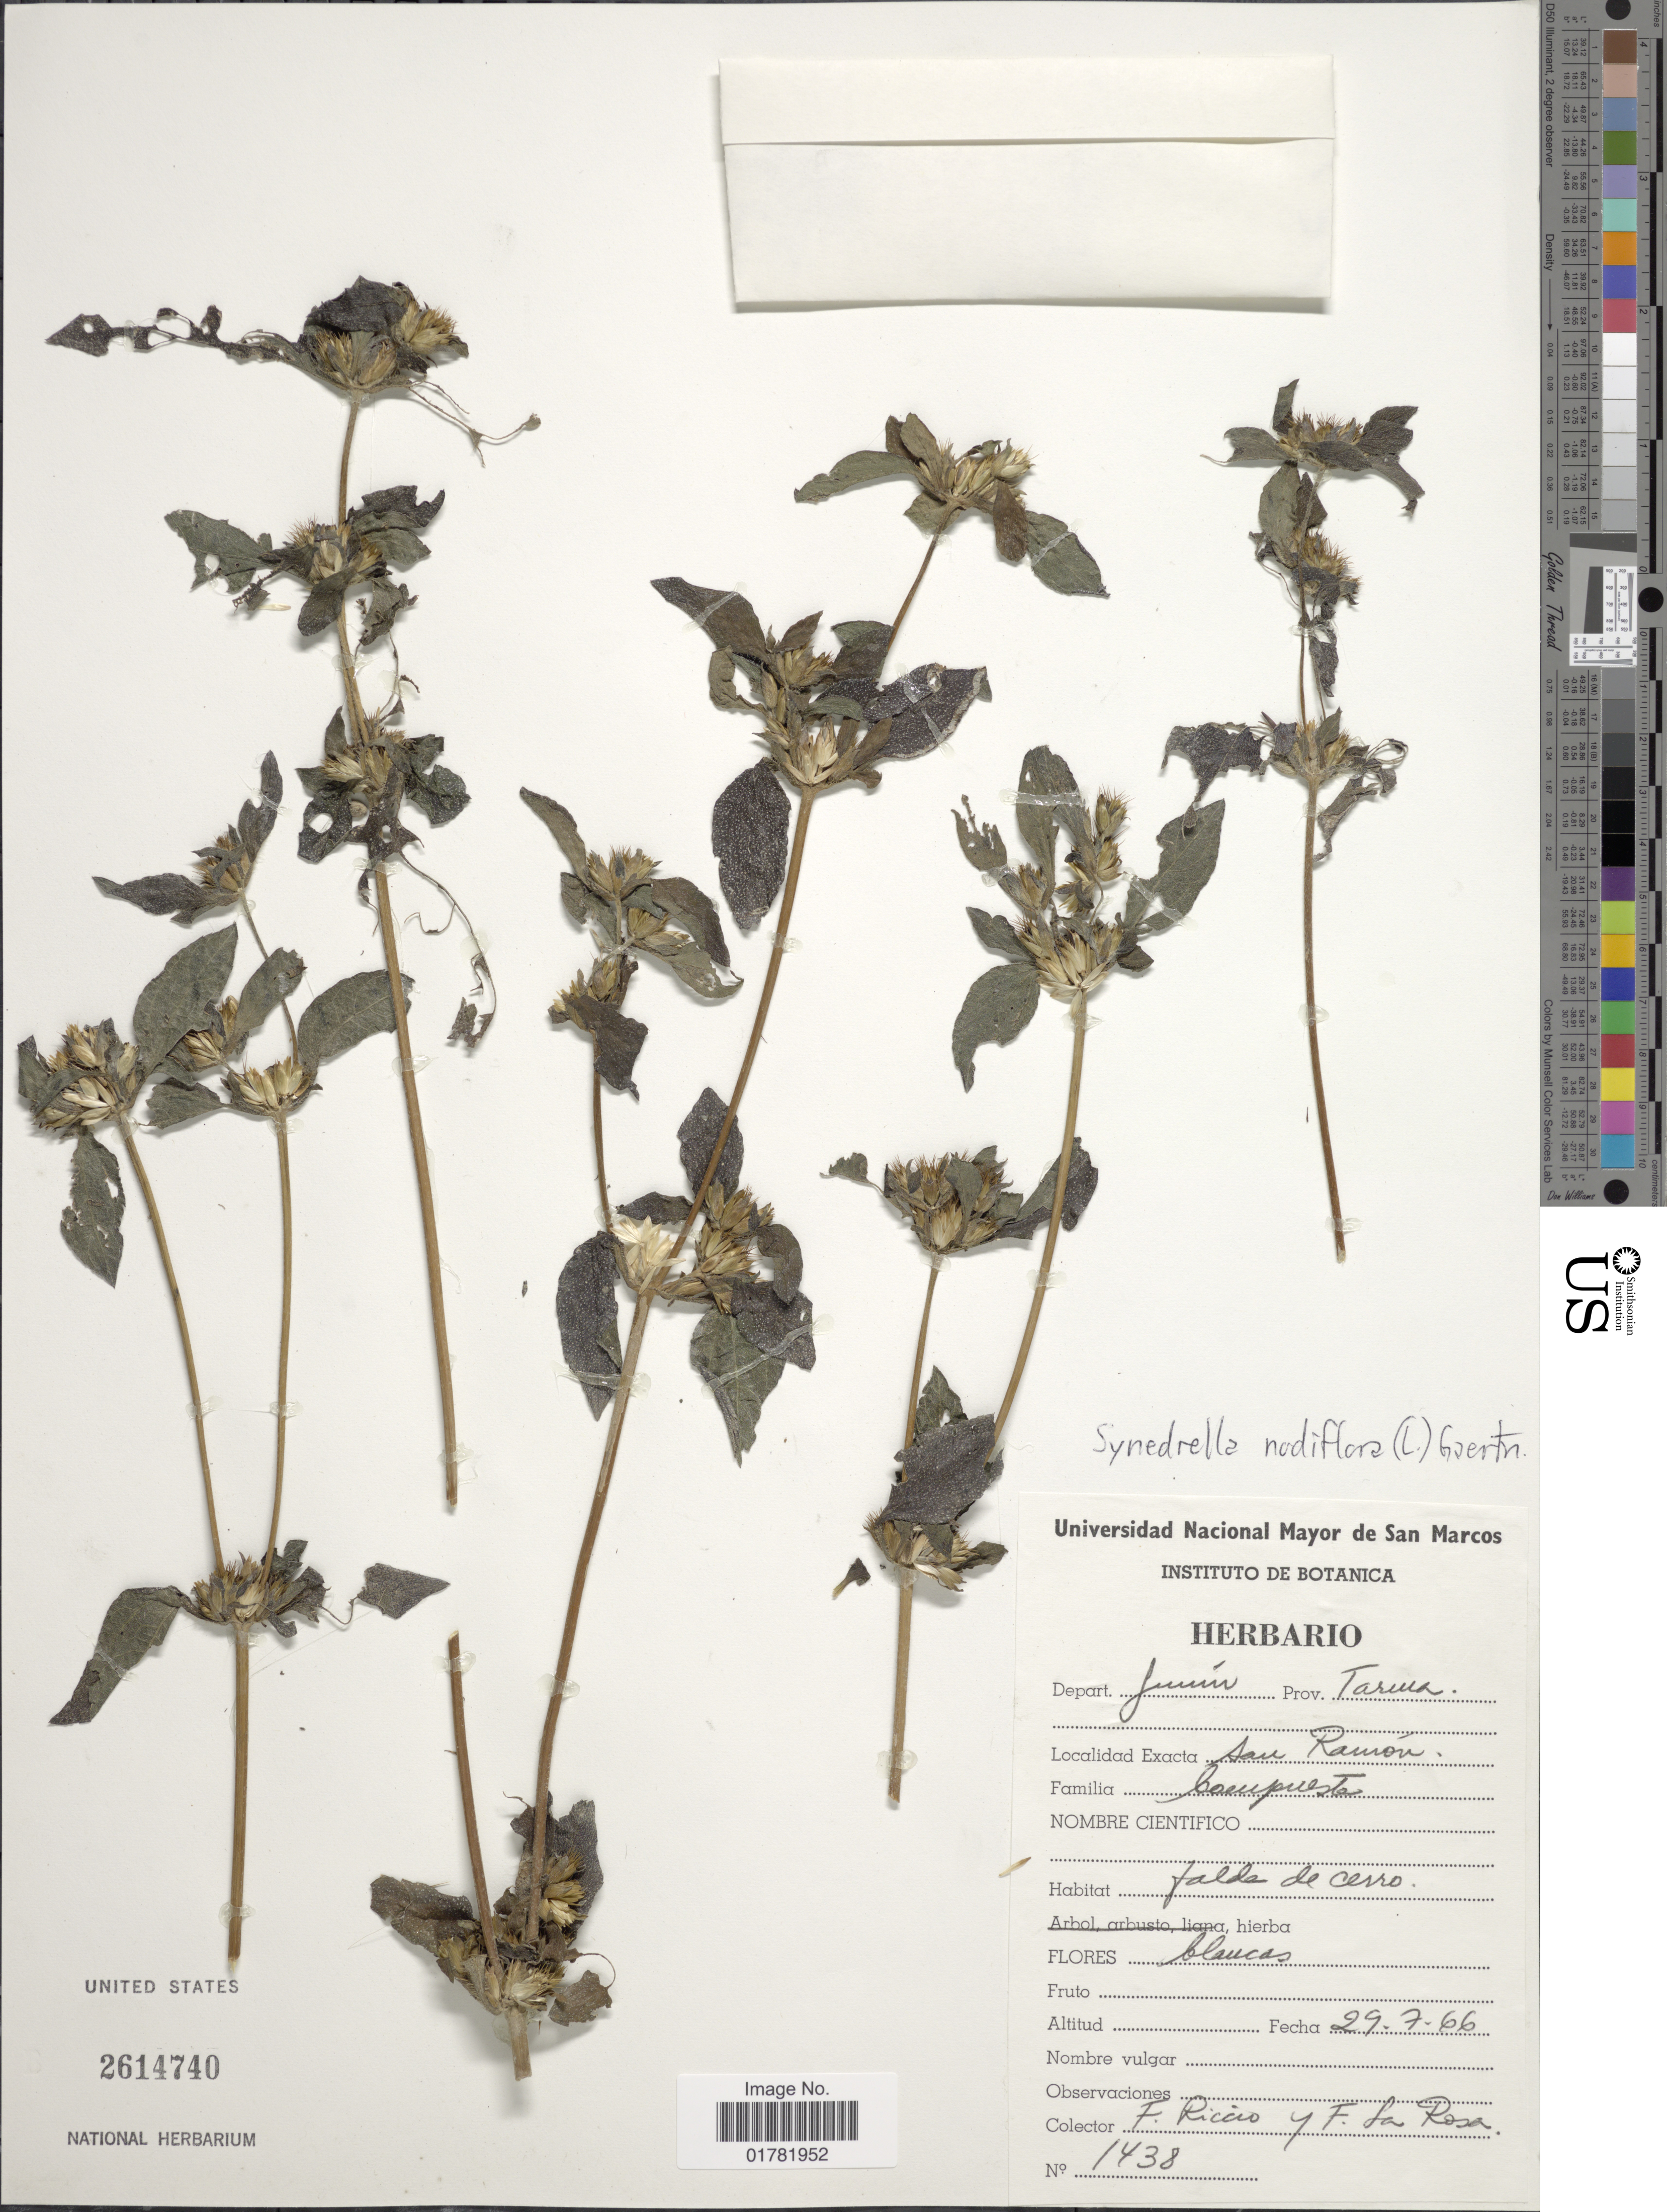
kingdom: Plantae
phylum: Tracheophyta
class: Magnoliopsida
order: Asterales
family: Asteraceae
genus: Synedrella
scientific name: Synedrella nodiflora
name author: (L.) Gaertn.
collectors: F. Riccio & F. La Rosa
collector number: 1438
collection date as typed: Transcribed d/m/y: 29/7/66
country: Peru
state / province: Junín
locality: San Ramón, Prov. Tarma, Depart. Junín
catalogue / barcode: US 2614740